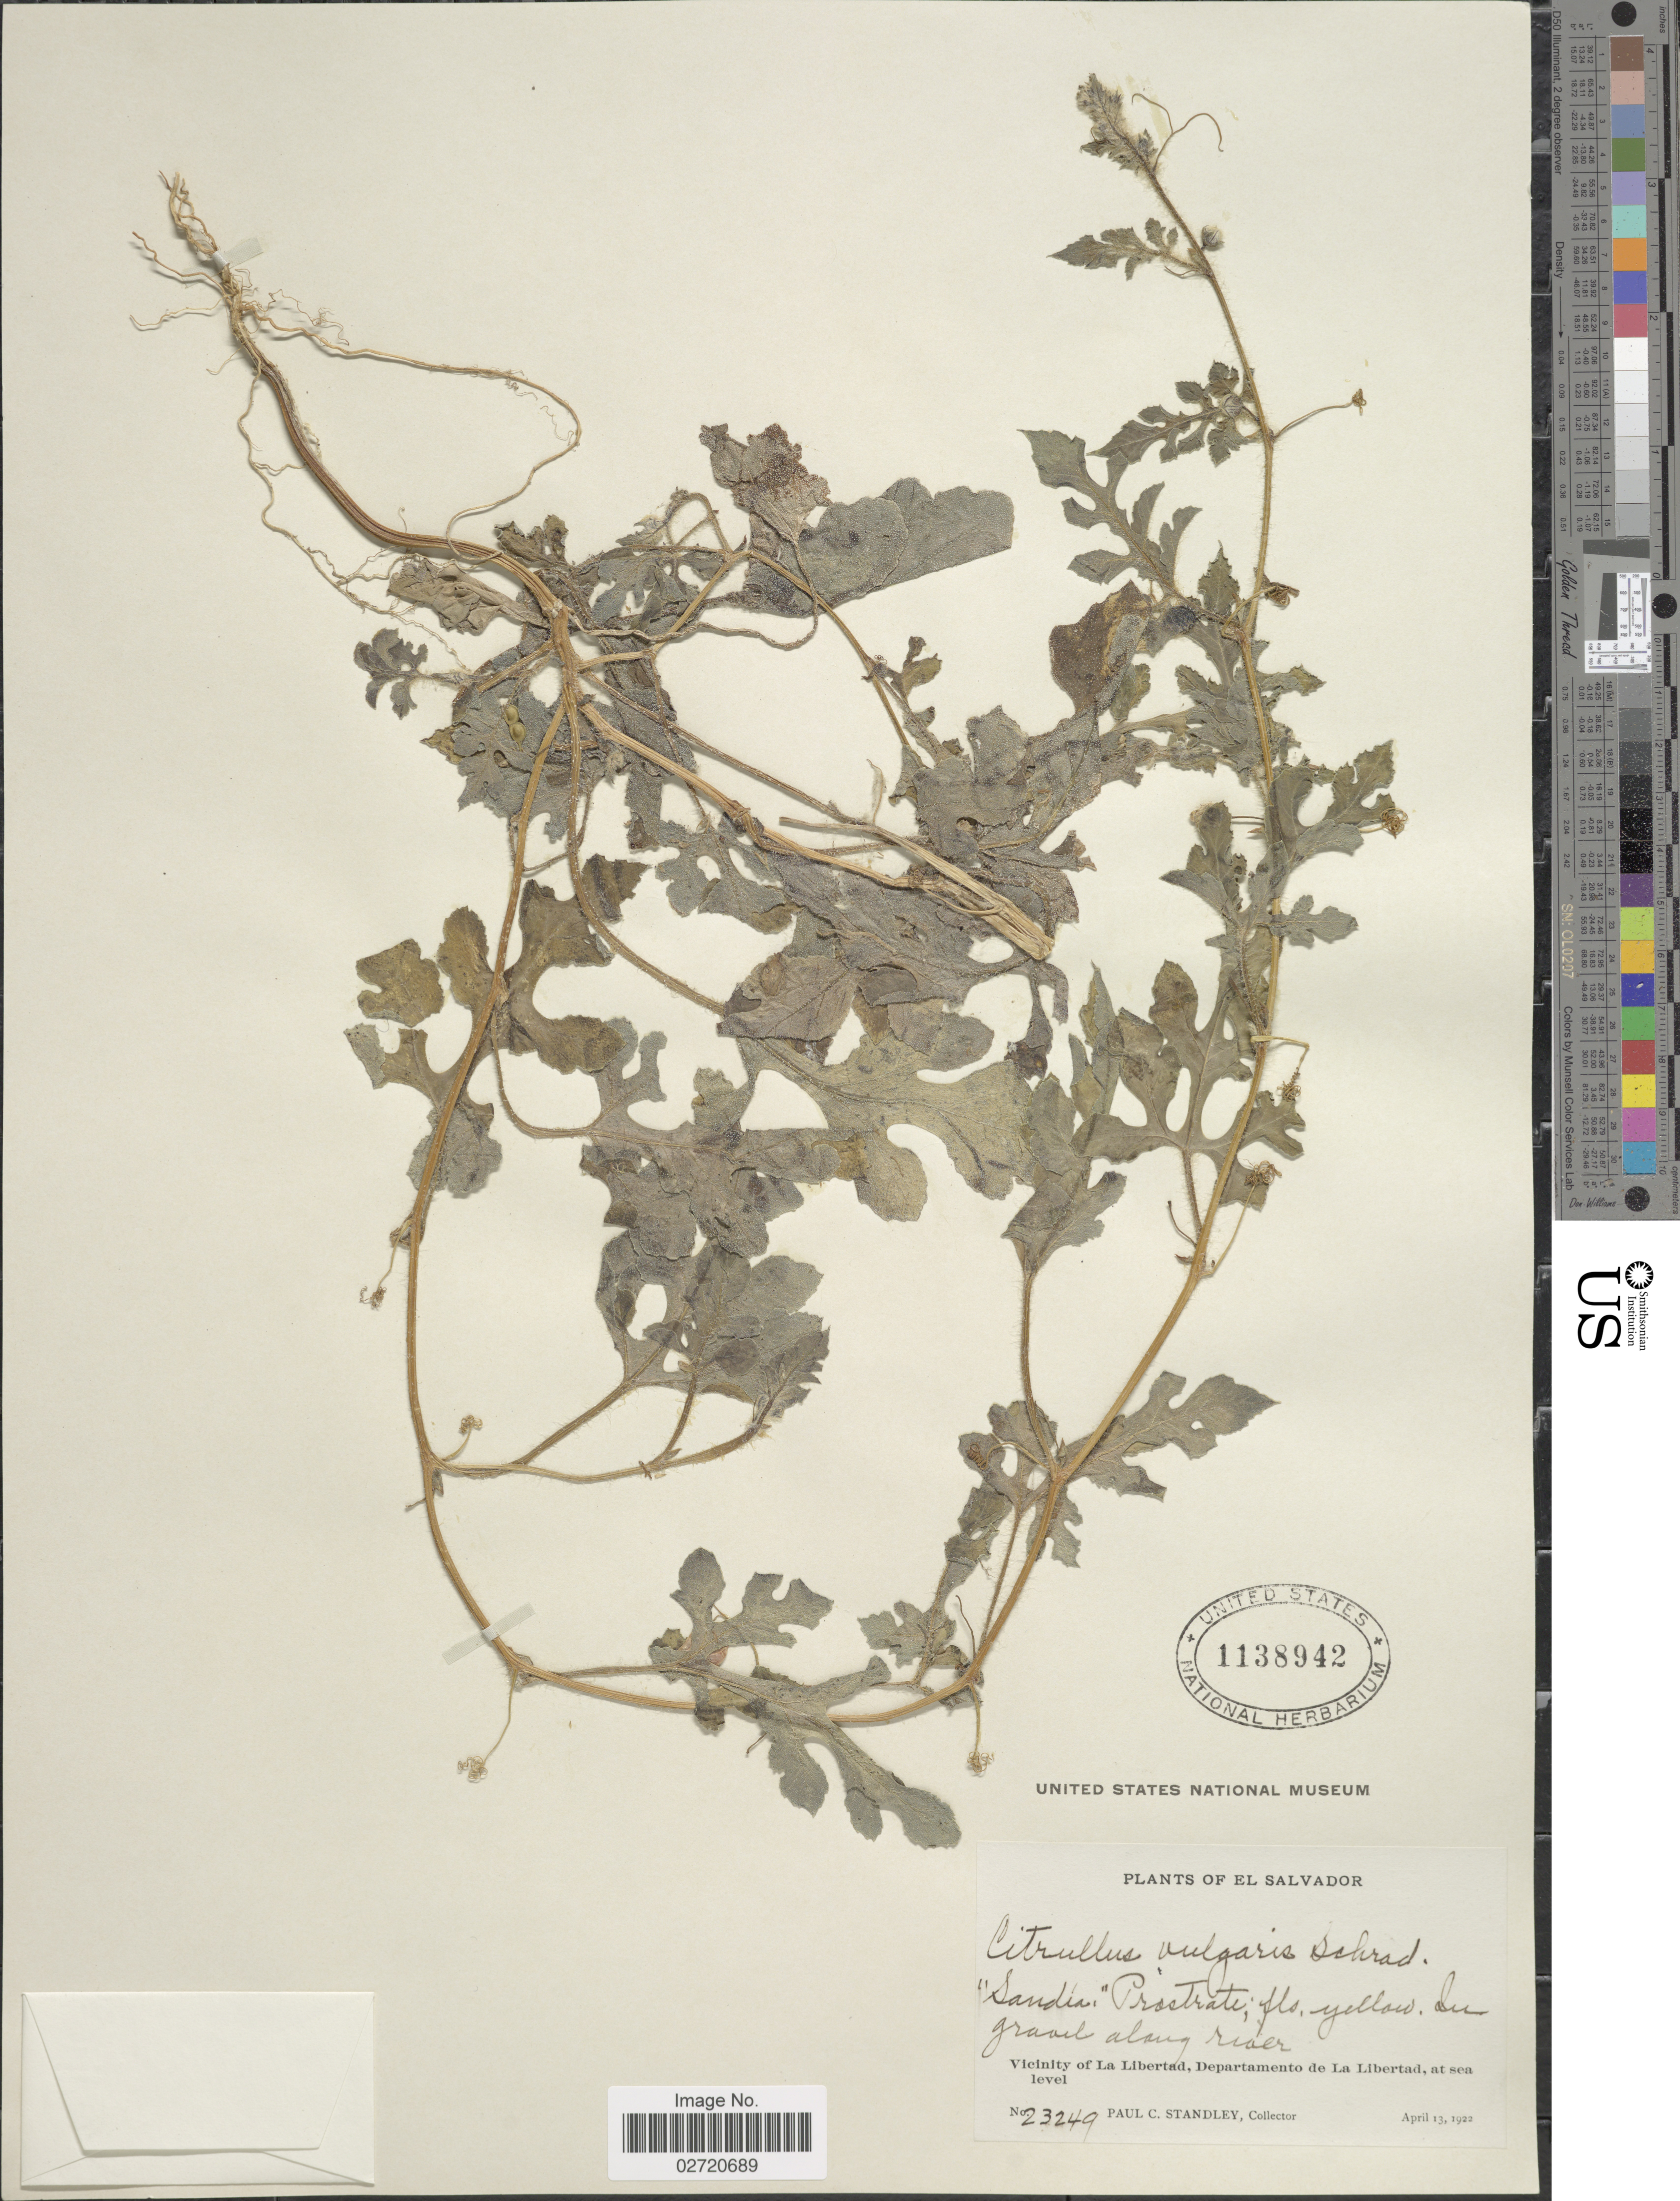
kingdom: Plantae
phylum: Tracheophyta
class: Magnoliopsida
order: Cucurbitales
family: Cucurbitaceae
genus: Citrullus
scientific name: Citrullus lanatus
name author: (Thunb.) Matsum. & Nakai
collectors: P. C. Standley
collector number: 23249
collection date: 1922-04-13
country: El Salvador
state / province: La Libertad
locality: In gravel along river. Vicinity of La Libertad. Departamento de La Libertad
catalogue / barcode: US 1138942